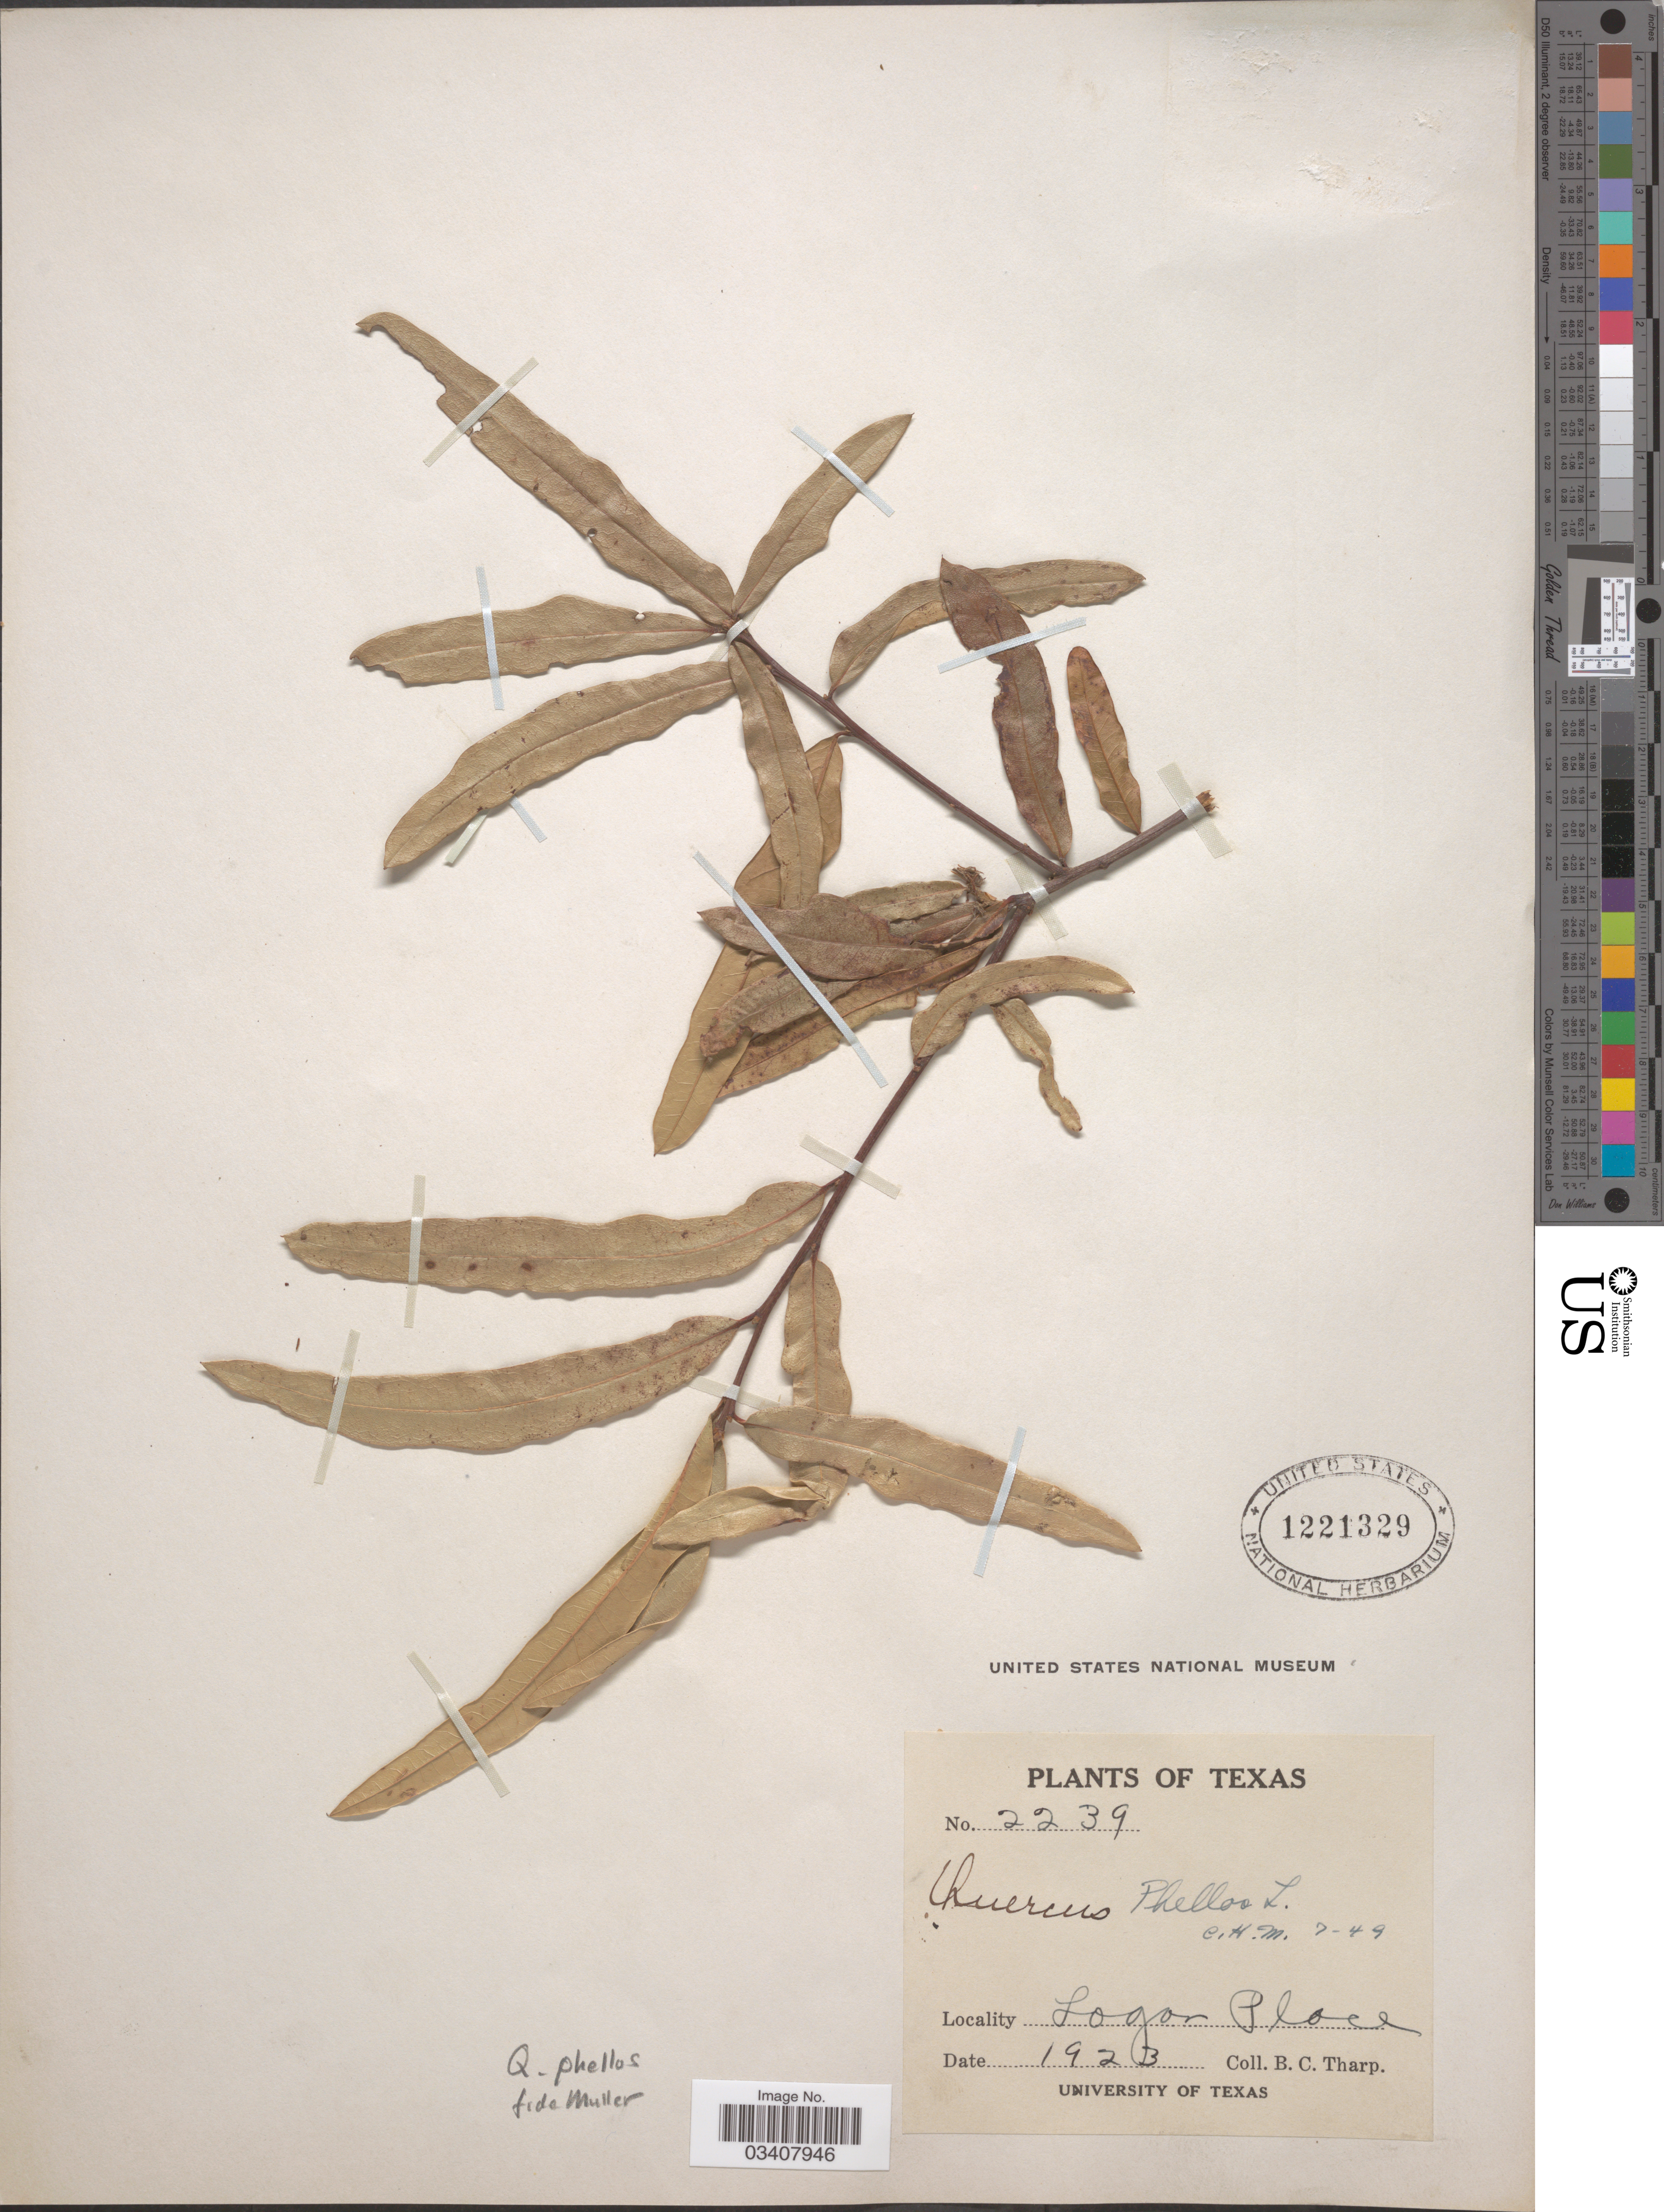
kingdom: Plantae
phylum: Tracheophyta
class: Magnoliopsida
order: Fagales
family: Fagaceae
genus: Quercus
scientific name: Quercus phellos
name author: L.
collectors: B. C. Tharp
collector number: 2239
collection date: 1923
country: United States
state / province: Texas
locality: Logan Place.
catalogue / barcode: US 1221329